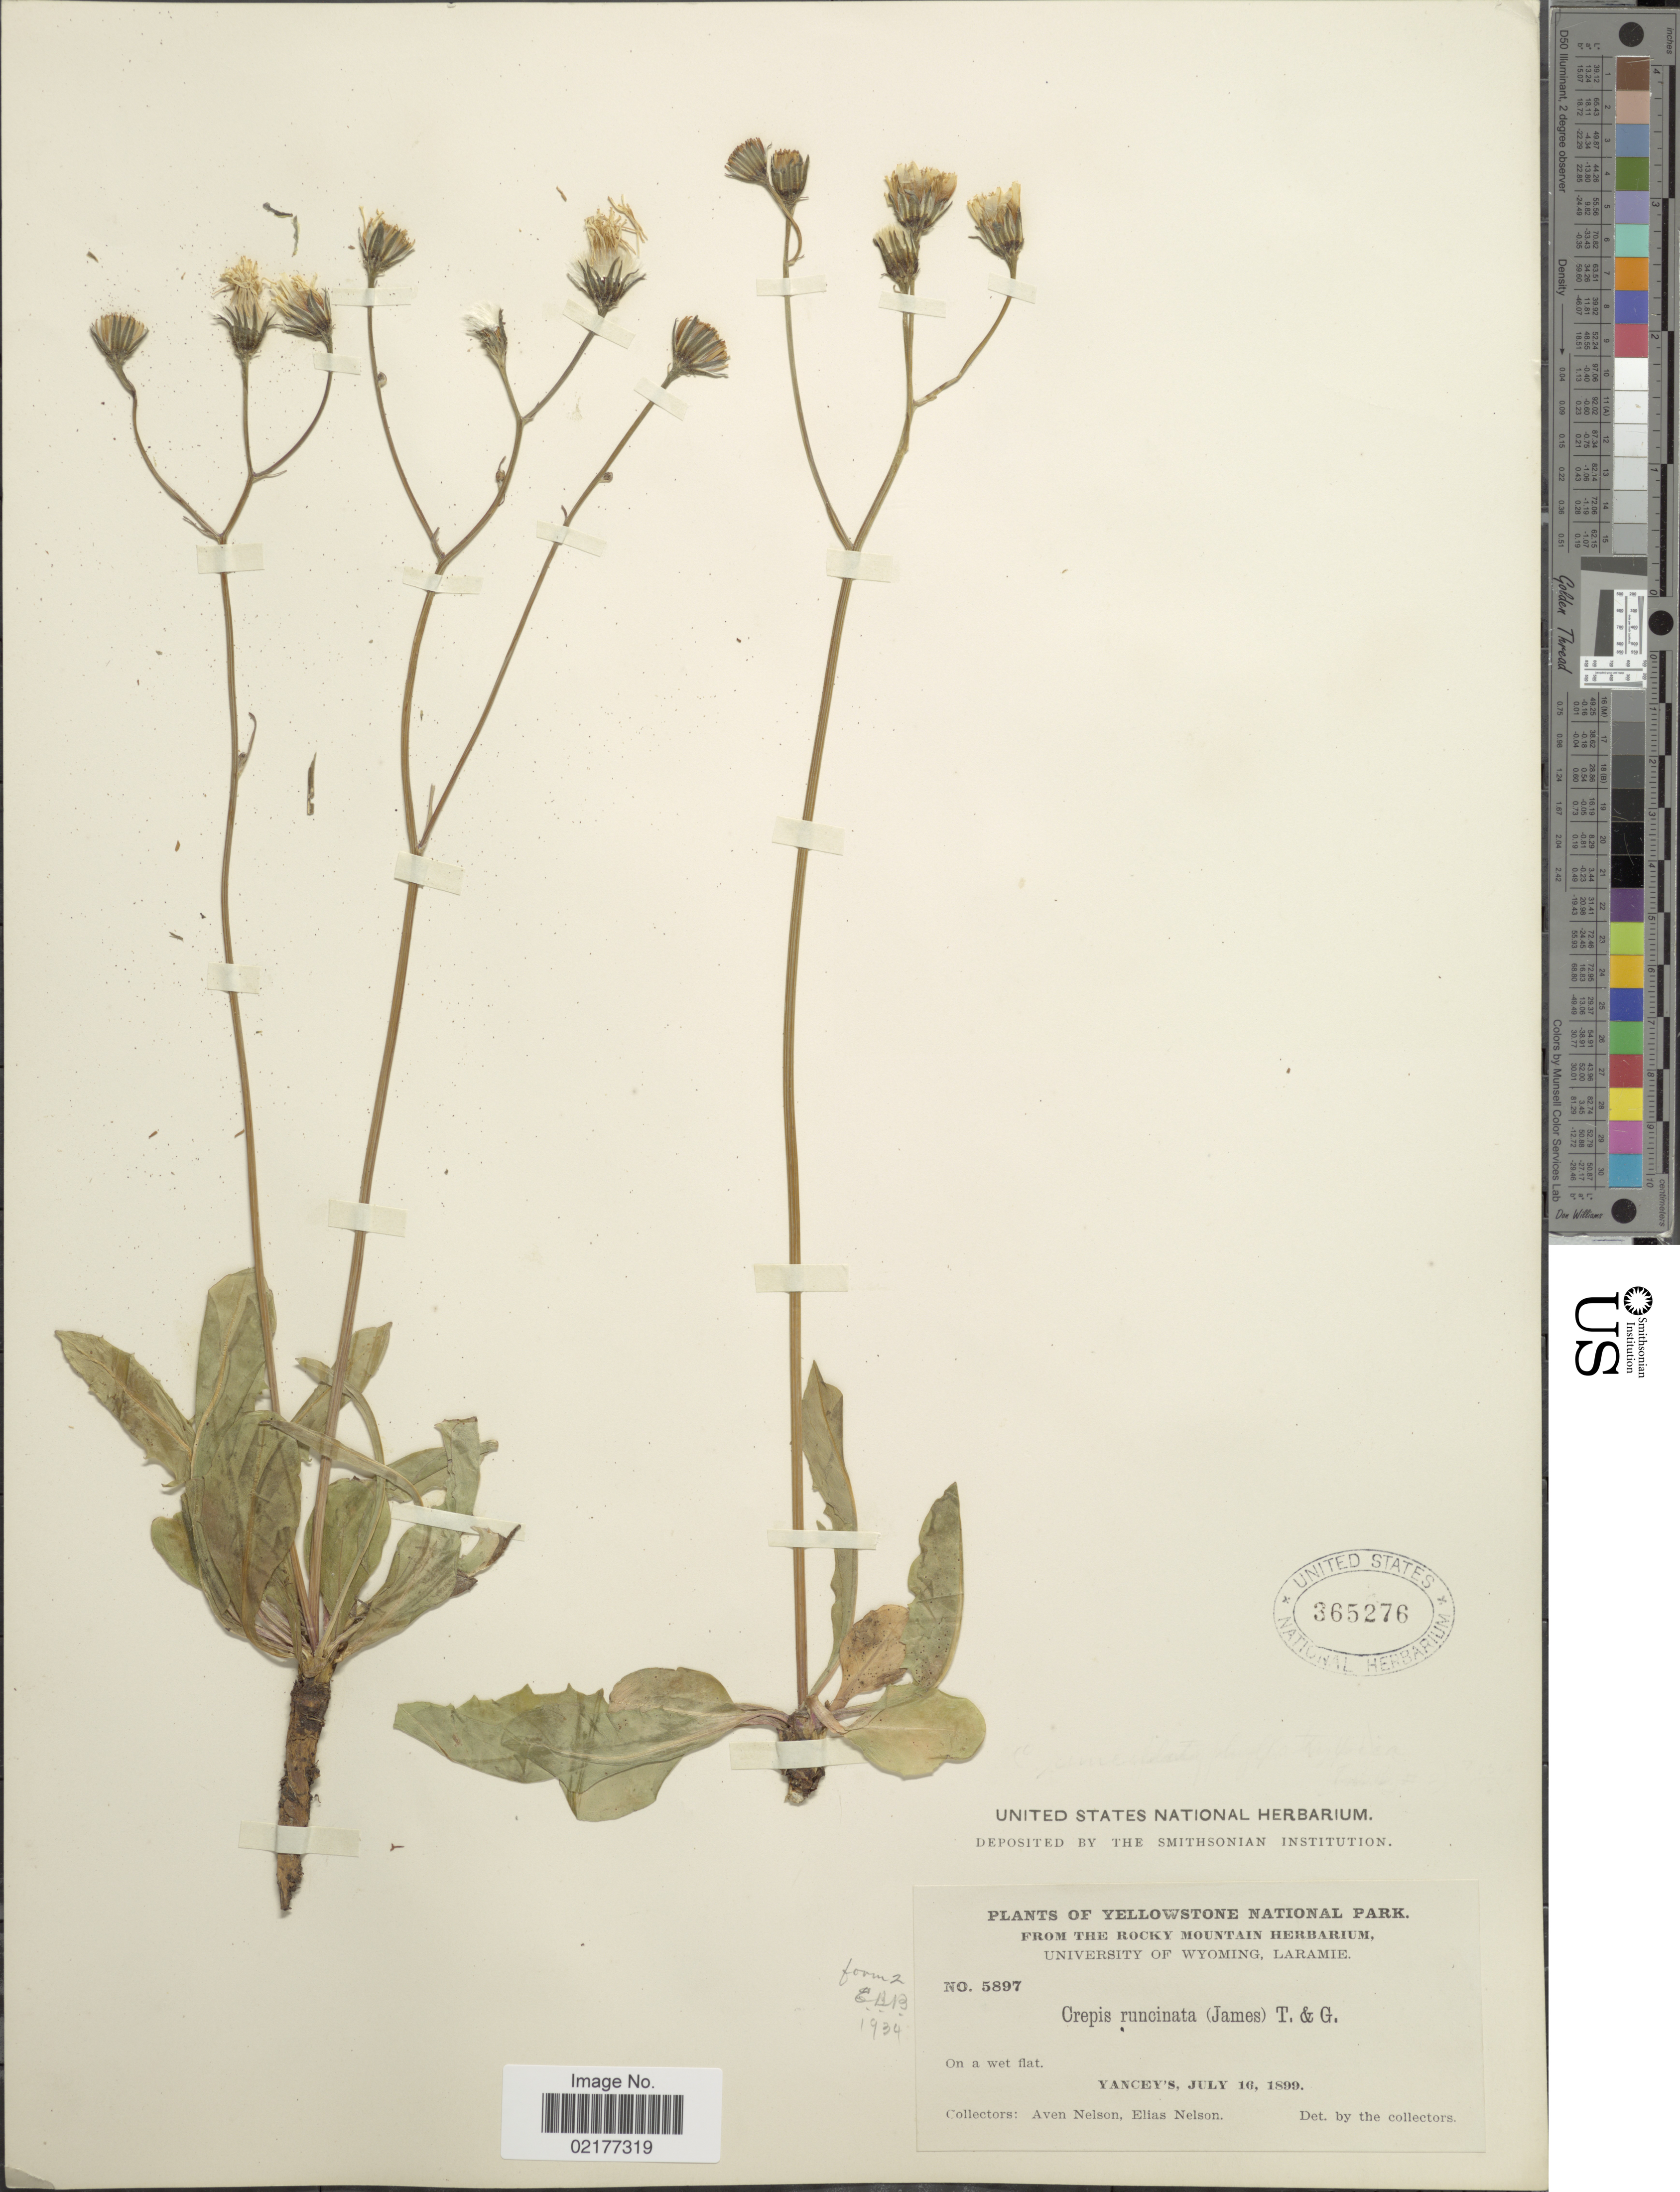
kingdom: Plantae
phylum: Tracheophyta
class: Magnoliopsida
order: Asterales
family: Asteraceae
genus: Crepis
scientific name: Crepis runcinata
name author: Torr. & A. Gray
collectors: A. Nelson & E. Nelson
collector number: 5897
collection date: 1899-07-16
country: United States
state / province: Wyoming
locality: Yellowstone National Park, Yancey's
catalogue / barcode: US 365276